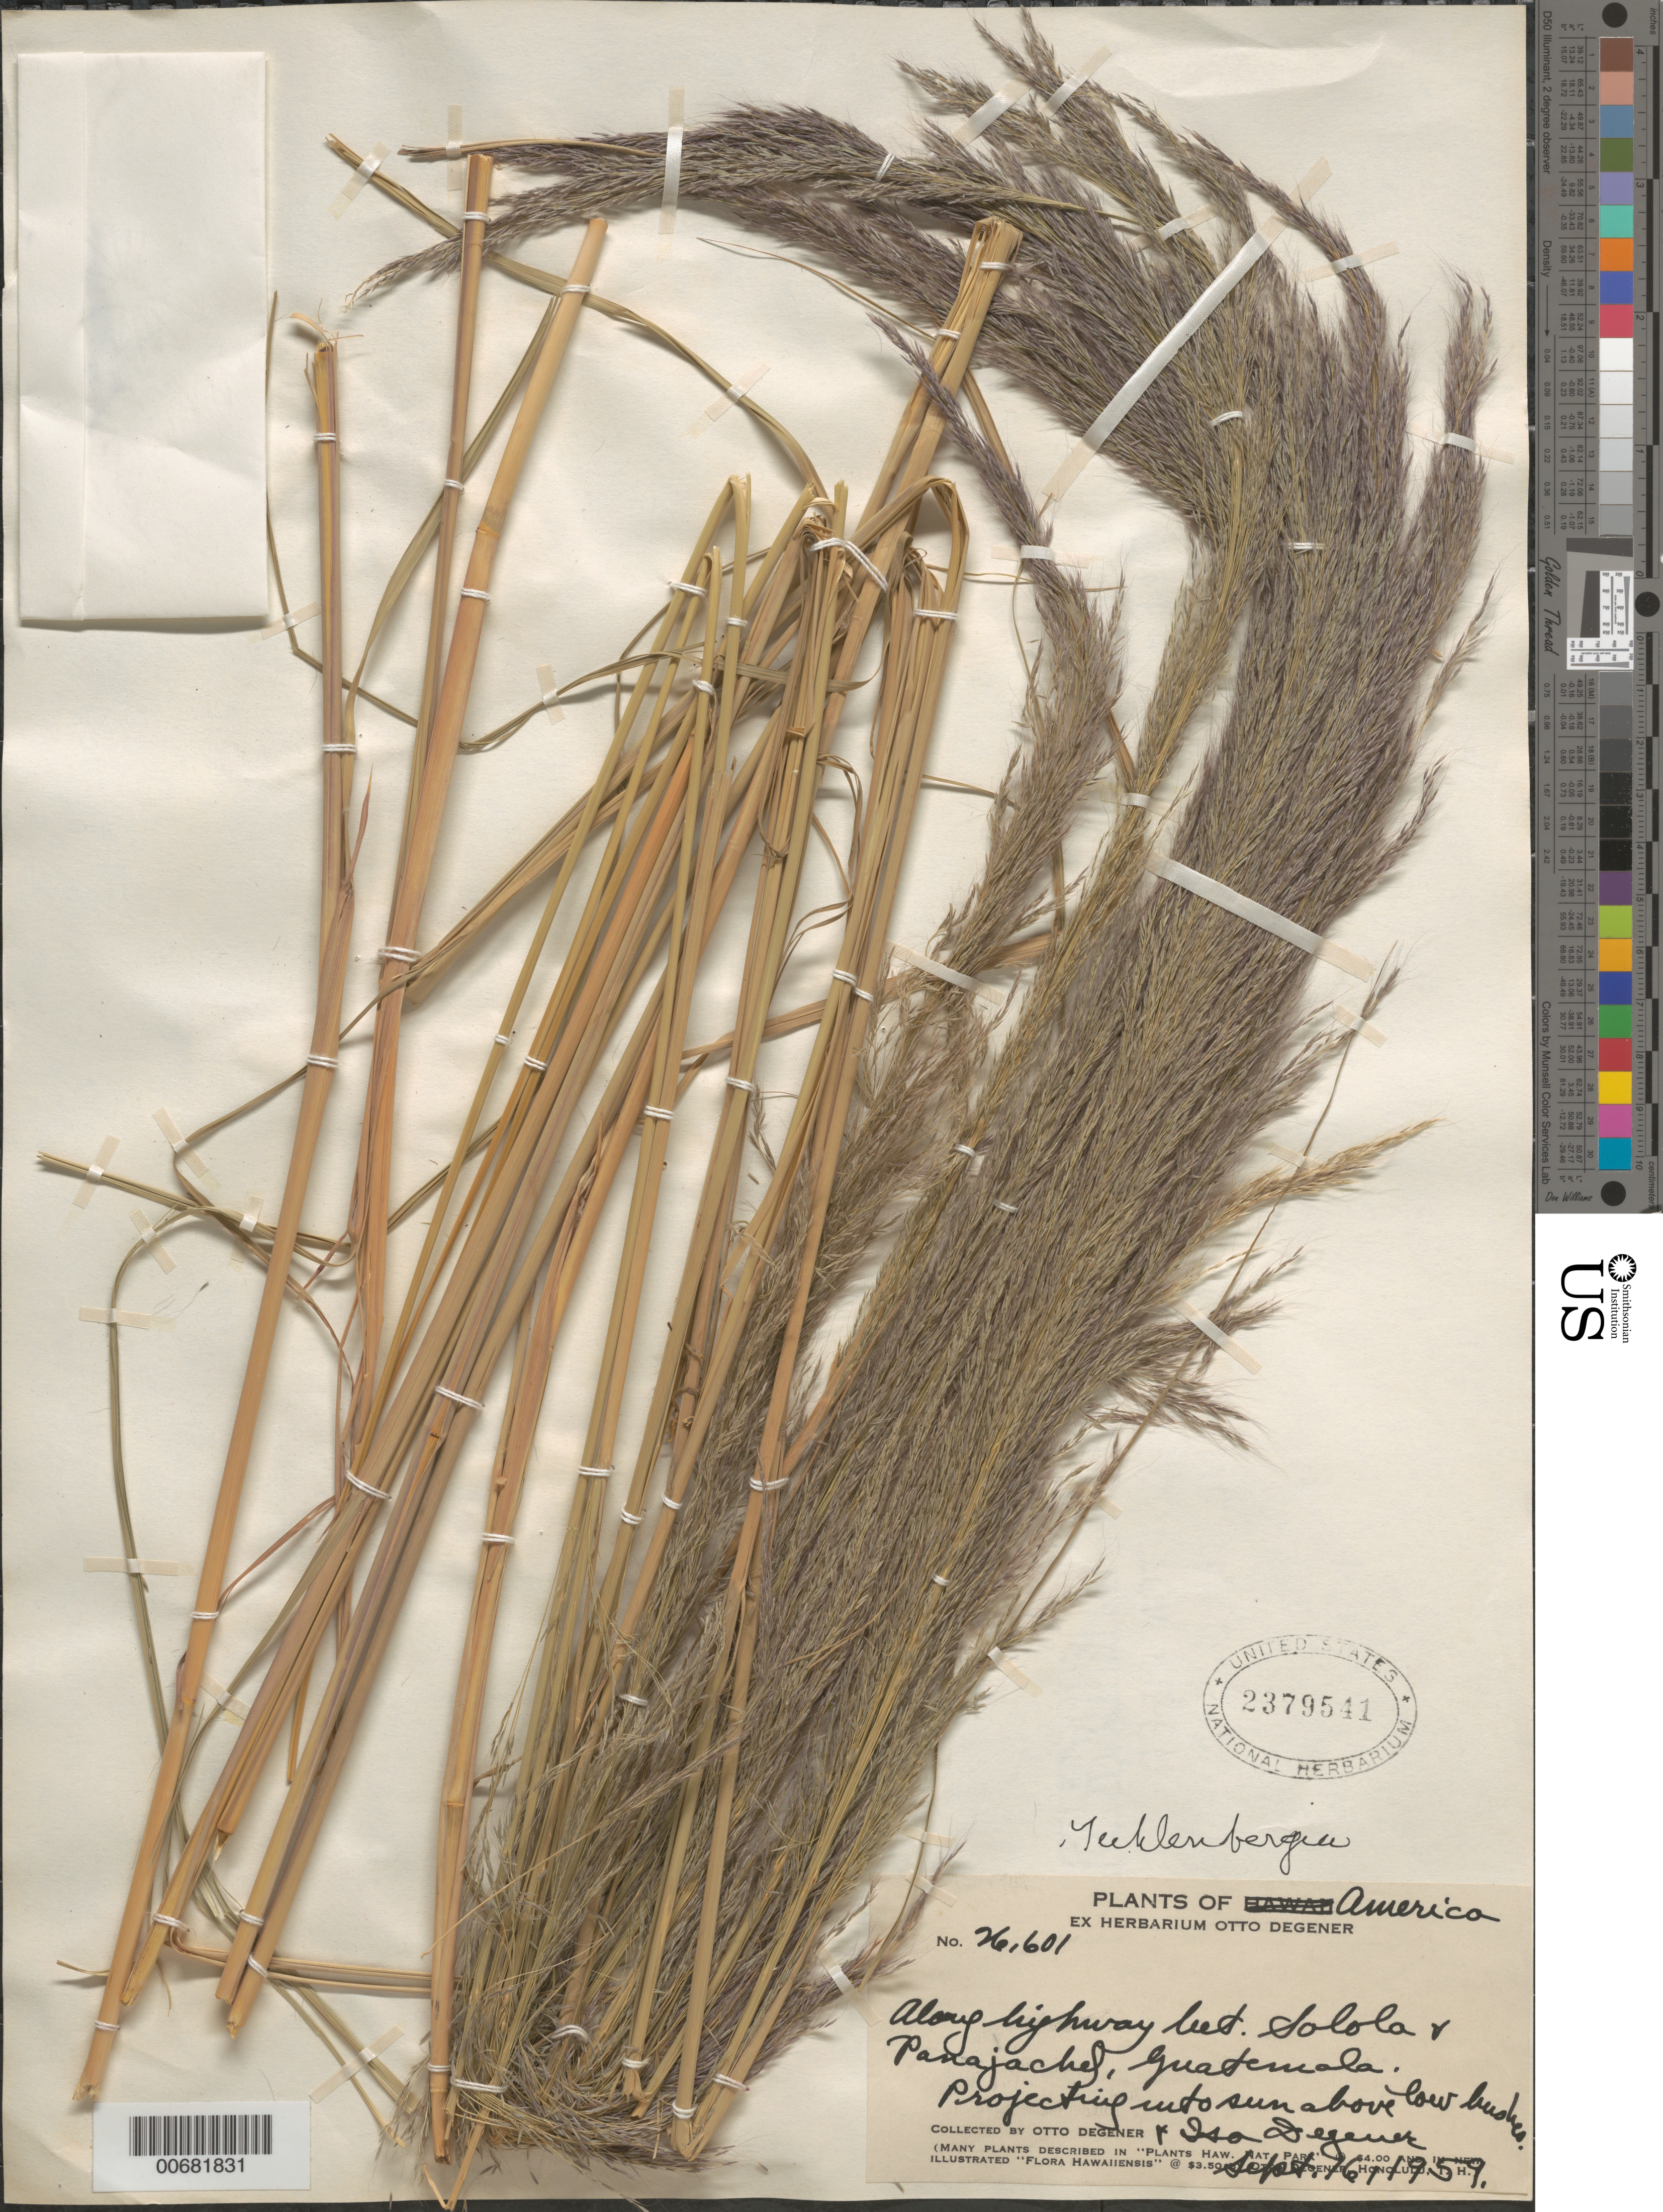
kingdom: Plantae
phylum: Tracheophyta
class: Liliopsida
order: Poales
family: Poaceae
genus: Muhlenbergia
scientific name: Muhlenbergia sp.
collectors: O. Degener & I. Degener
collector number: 76601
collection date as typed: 16 Sep 1959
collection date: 1959-09-16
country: Guatemala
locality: Along highway between Solola and Panajachel.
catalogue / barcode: US 2379541